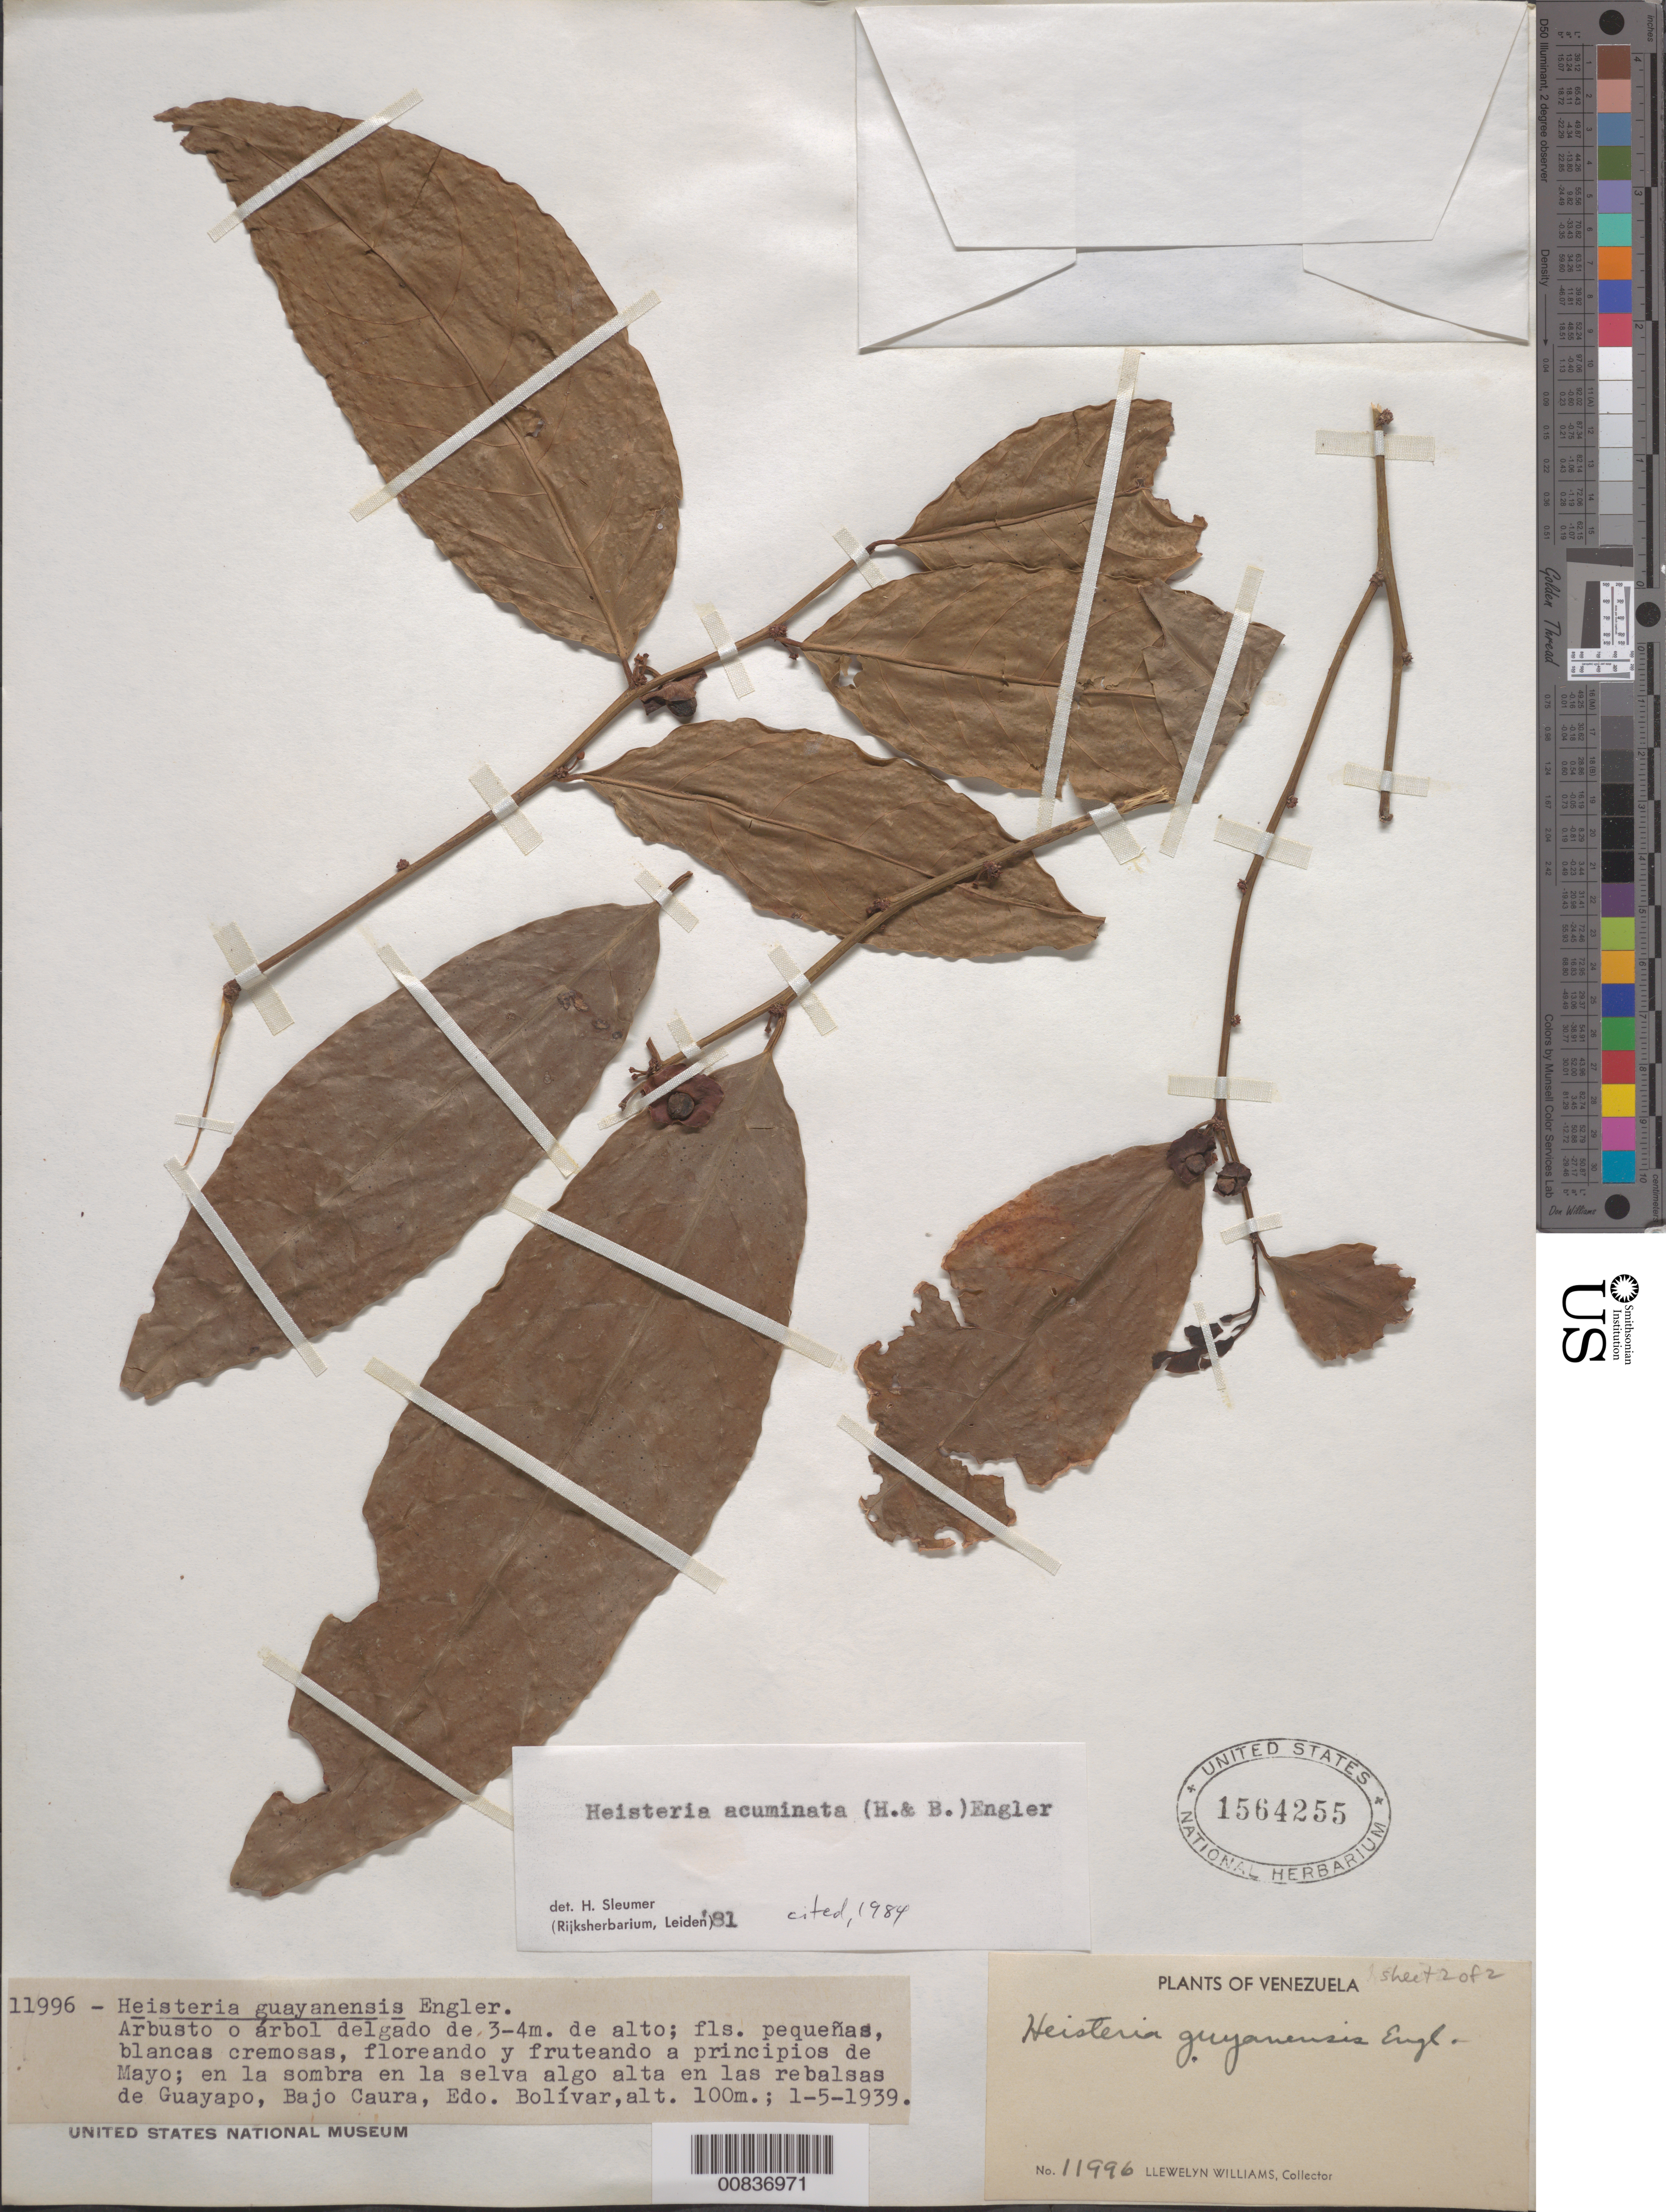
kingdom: Plantae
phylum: Tracheophyta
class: Magnoliopsida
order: Santalales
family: Erythropalaceae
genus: Heisteria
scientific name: Heisteria acuminata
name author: (Humb. & Bonpl.) Engl.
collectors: Ll. Williams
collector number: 11996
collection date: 1939-05-01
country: Venezuela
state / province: Bolivar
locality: En la sombra en la selva algo alta en las rebalsas de Guayapo, Bajo Caura.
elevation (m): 100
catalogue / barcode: US 1564255